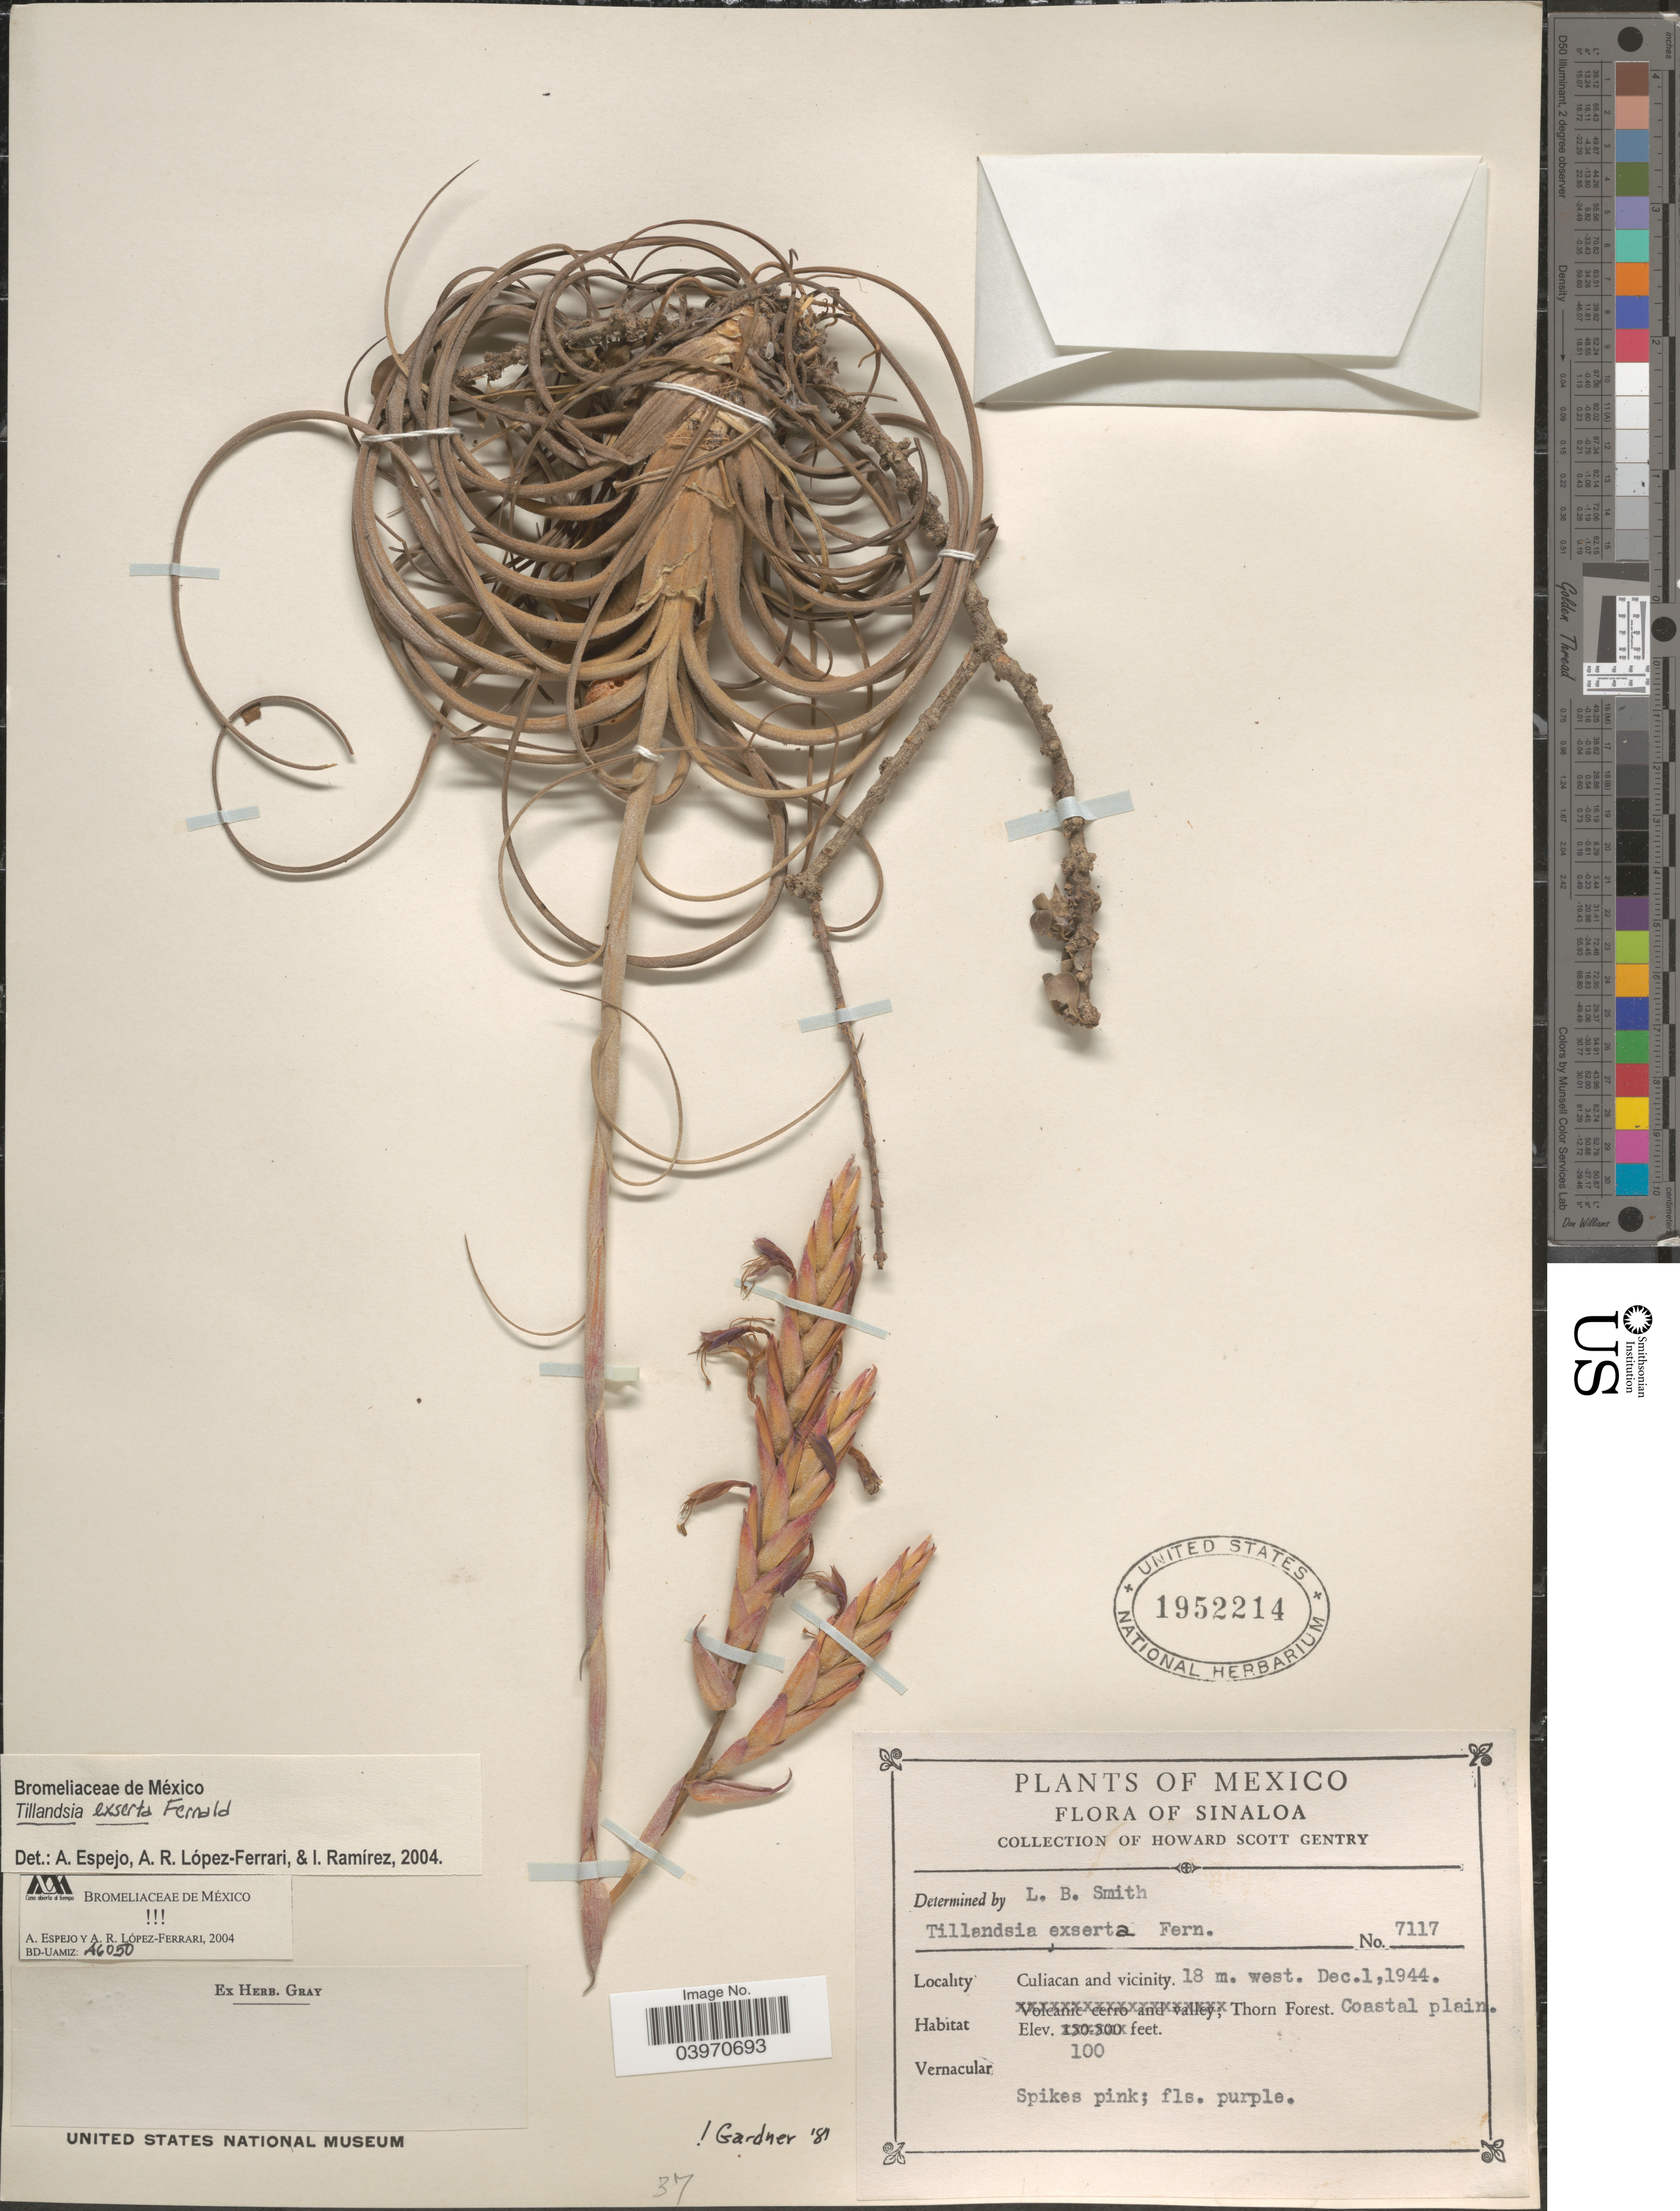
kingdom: Plantae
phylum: Tracheophyta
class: Liliopsida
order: Poales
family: Bromeliaceae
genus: Tillandsia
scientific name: Tillandsia exserta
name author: Fernald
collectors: H. S. Gentry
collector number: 7117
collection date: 1944-12-01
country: Mexico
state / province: Sinaloa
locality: Culiacan and vicinity. 18 m. west. Thorn Forest. Coastal plain.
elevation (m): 30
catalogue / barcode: US 1952214